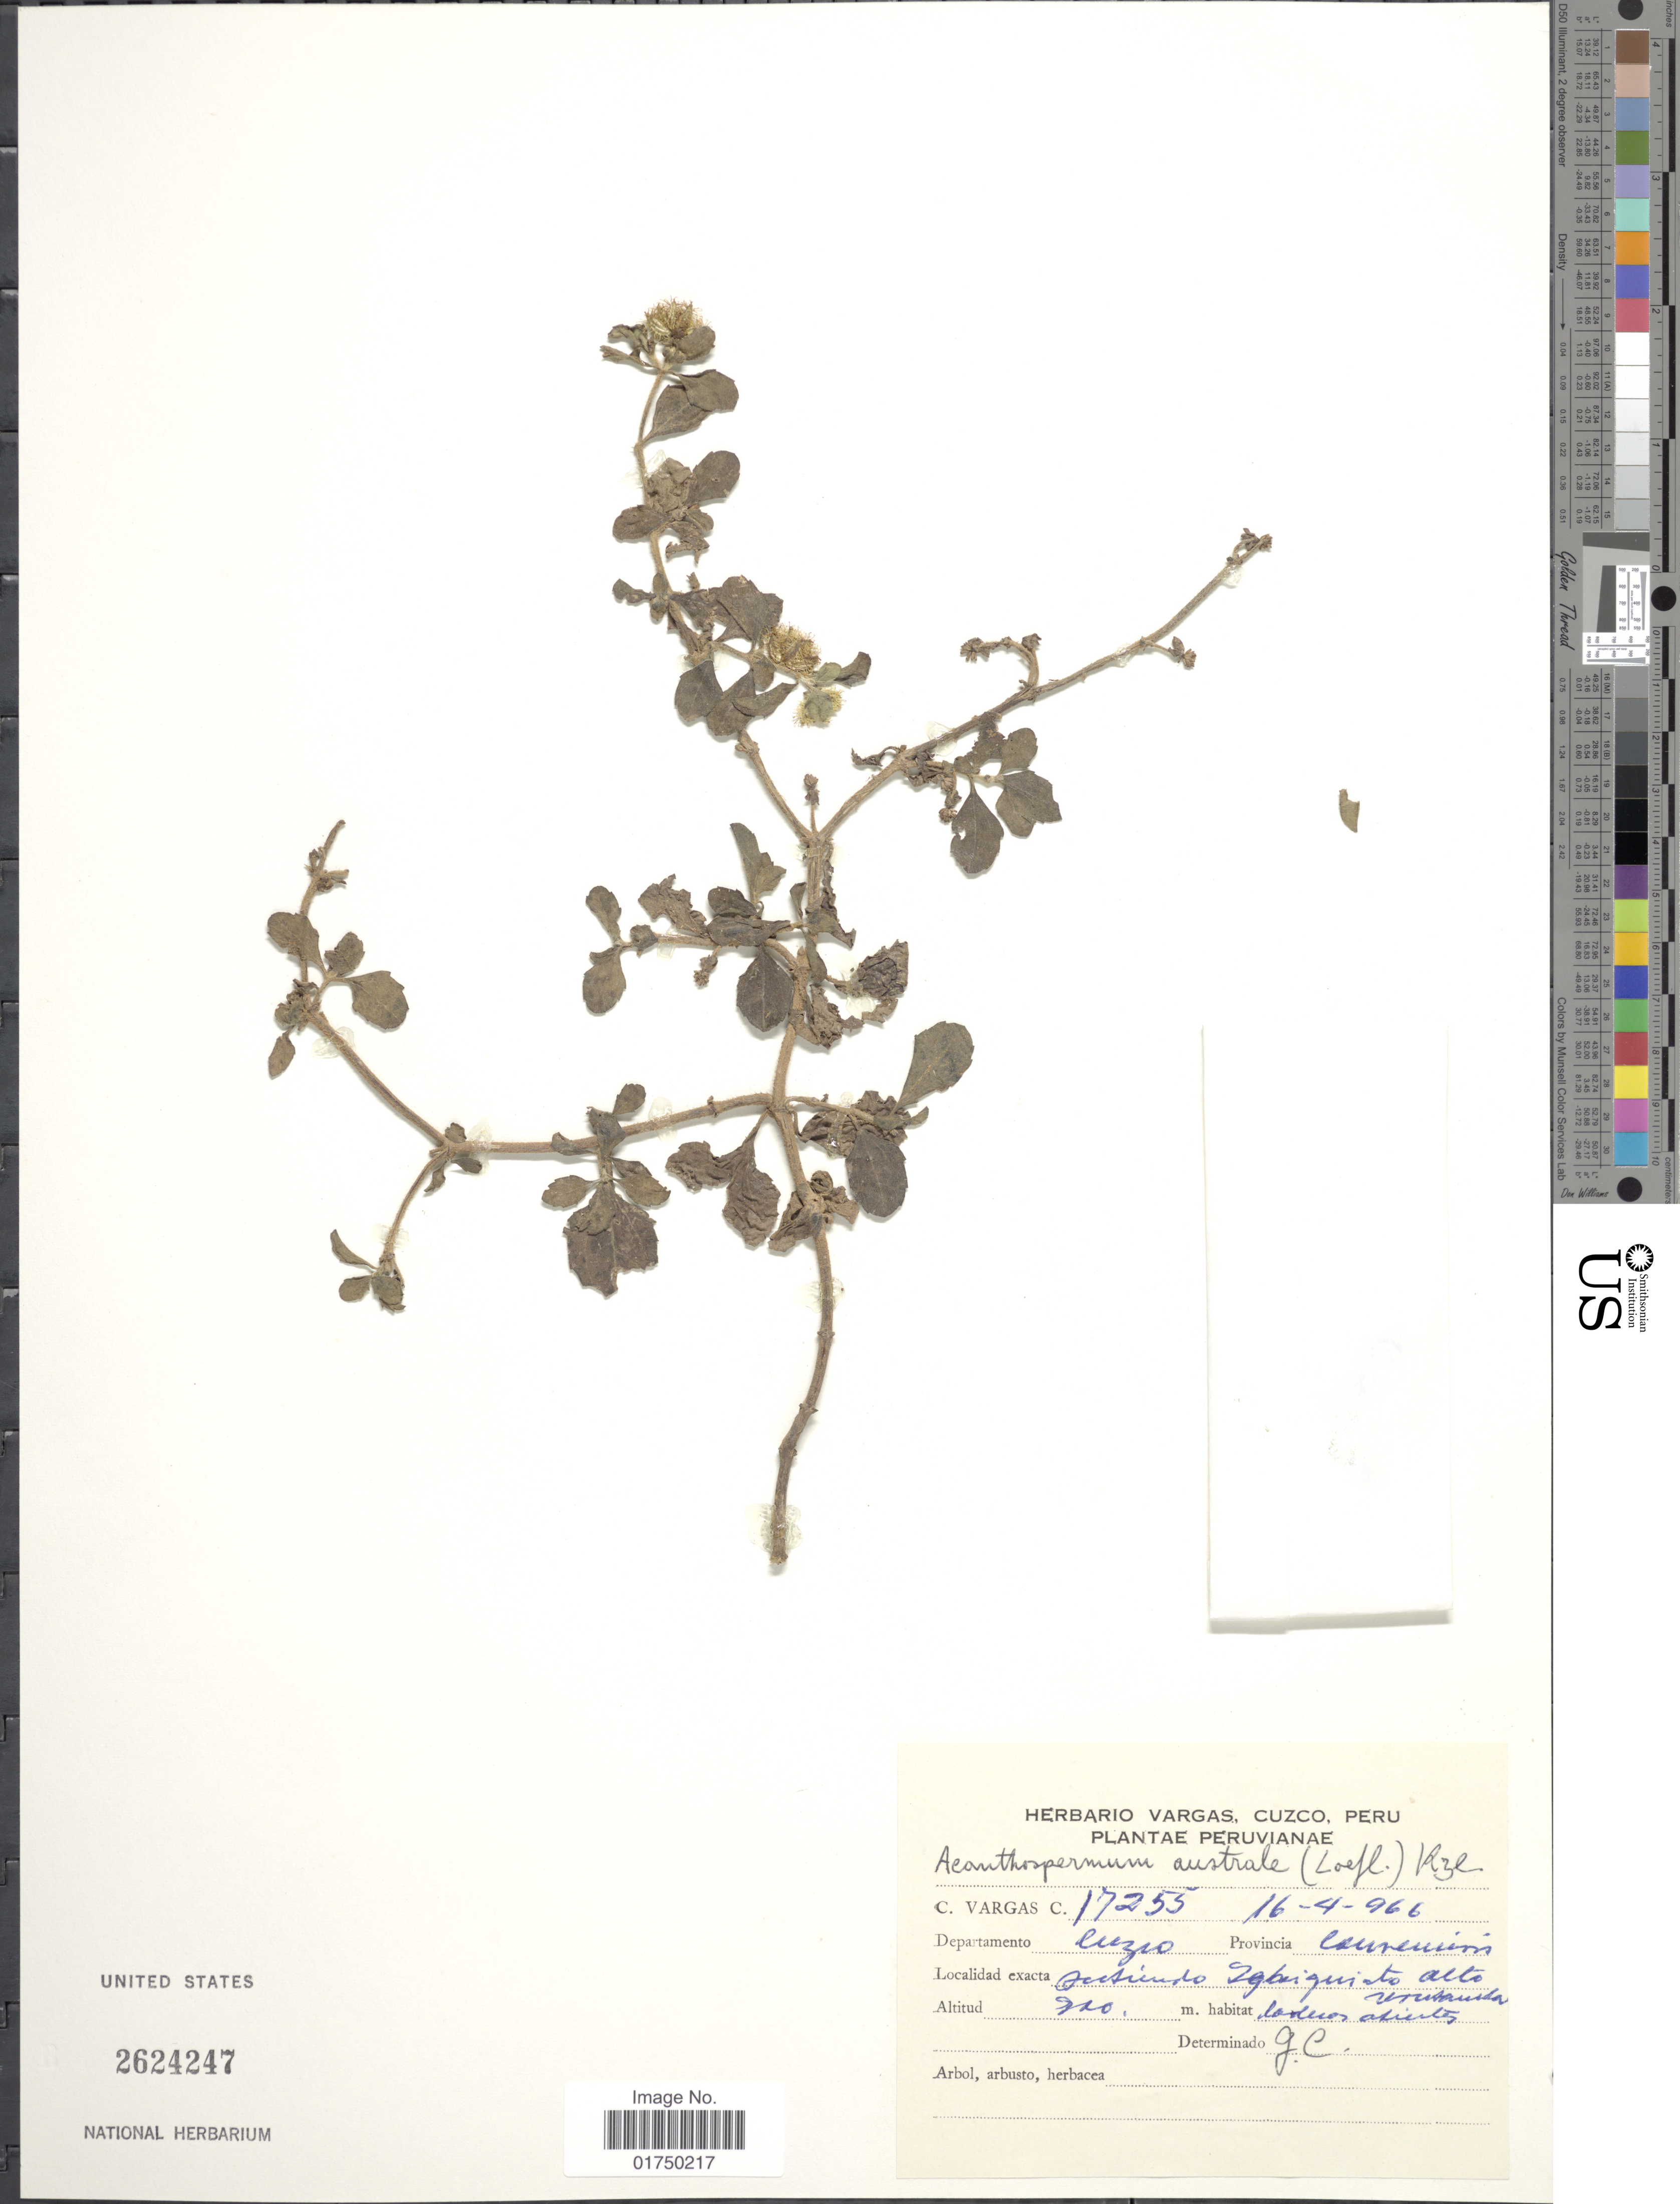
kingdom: Plantae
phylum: Tracheophyta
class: Magnoliopsida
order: Asterales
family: Asteraceae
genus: Acanthospermum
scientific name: Acanthospermum australe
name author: (Loefl.) Kuntze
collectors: C. Vargas Calderón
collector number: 17255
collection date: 1966-04-16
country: Peru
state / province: Cusco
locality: Departamento Cuzco. Provincia Convención. Desiendo Igbeiguisto [interpreted] Alto Urubamba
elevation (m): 920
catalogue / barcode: US 2624247